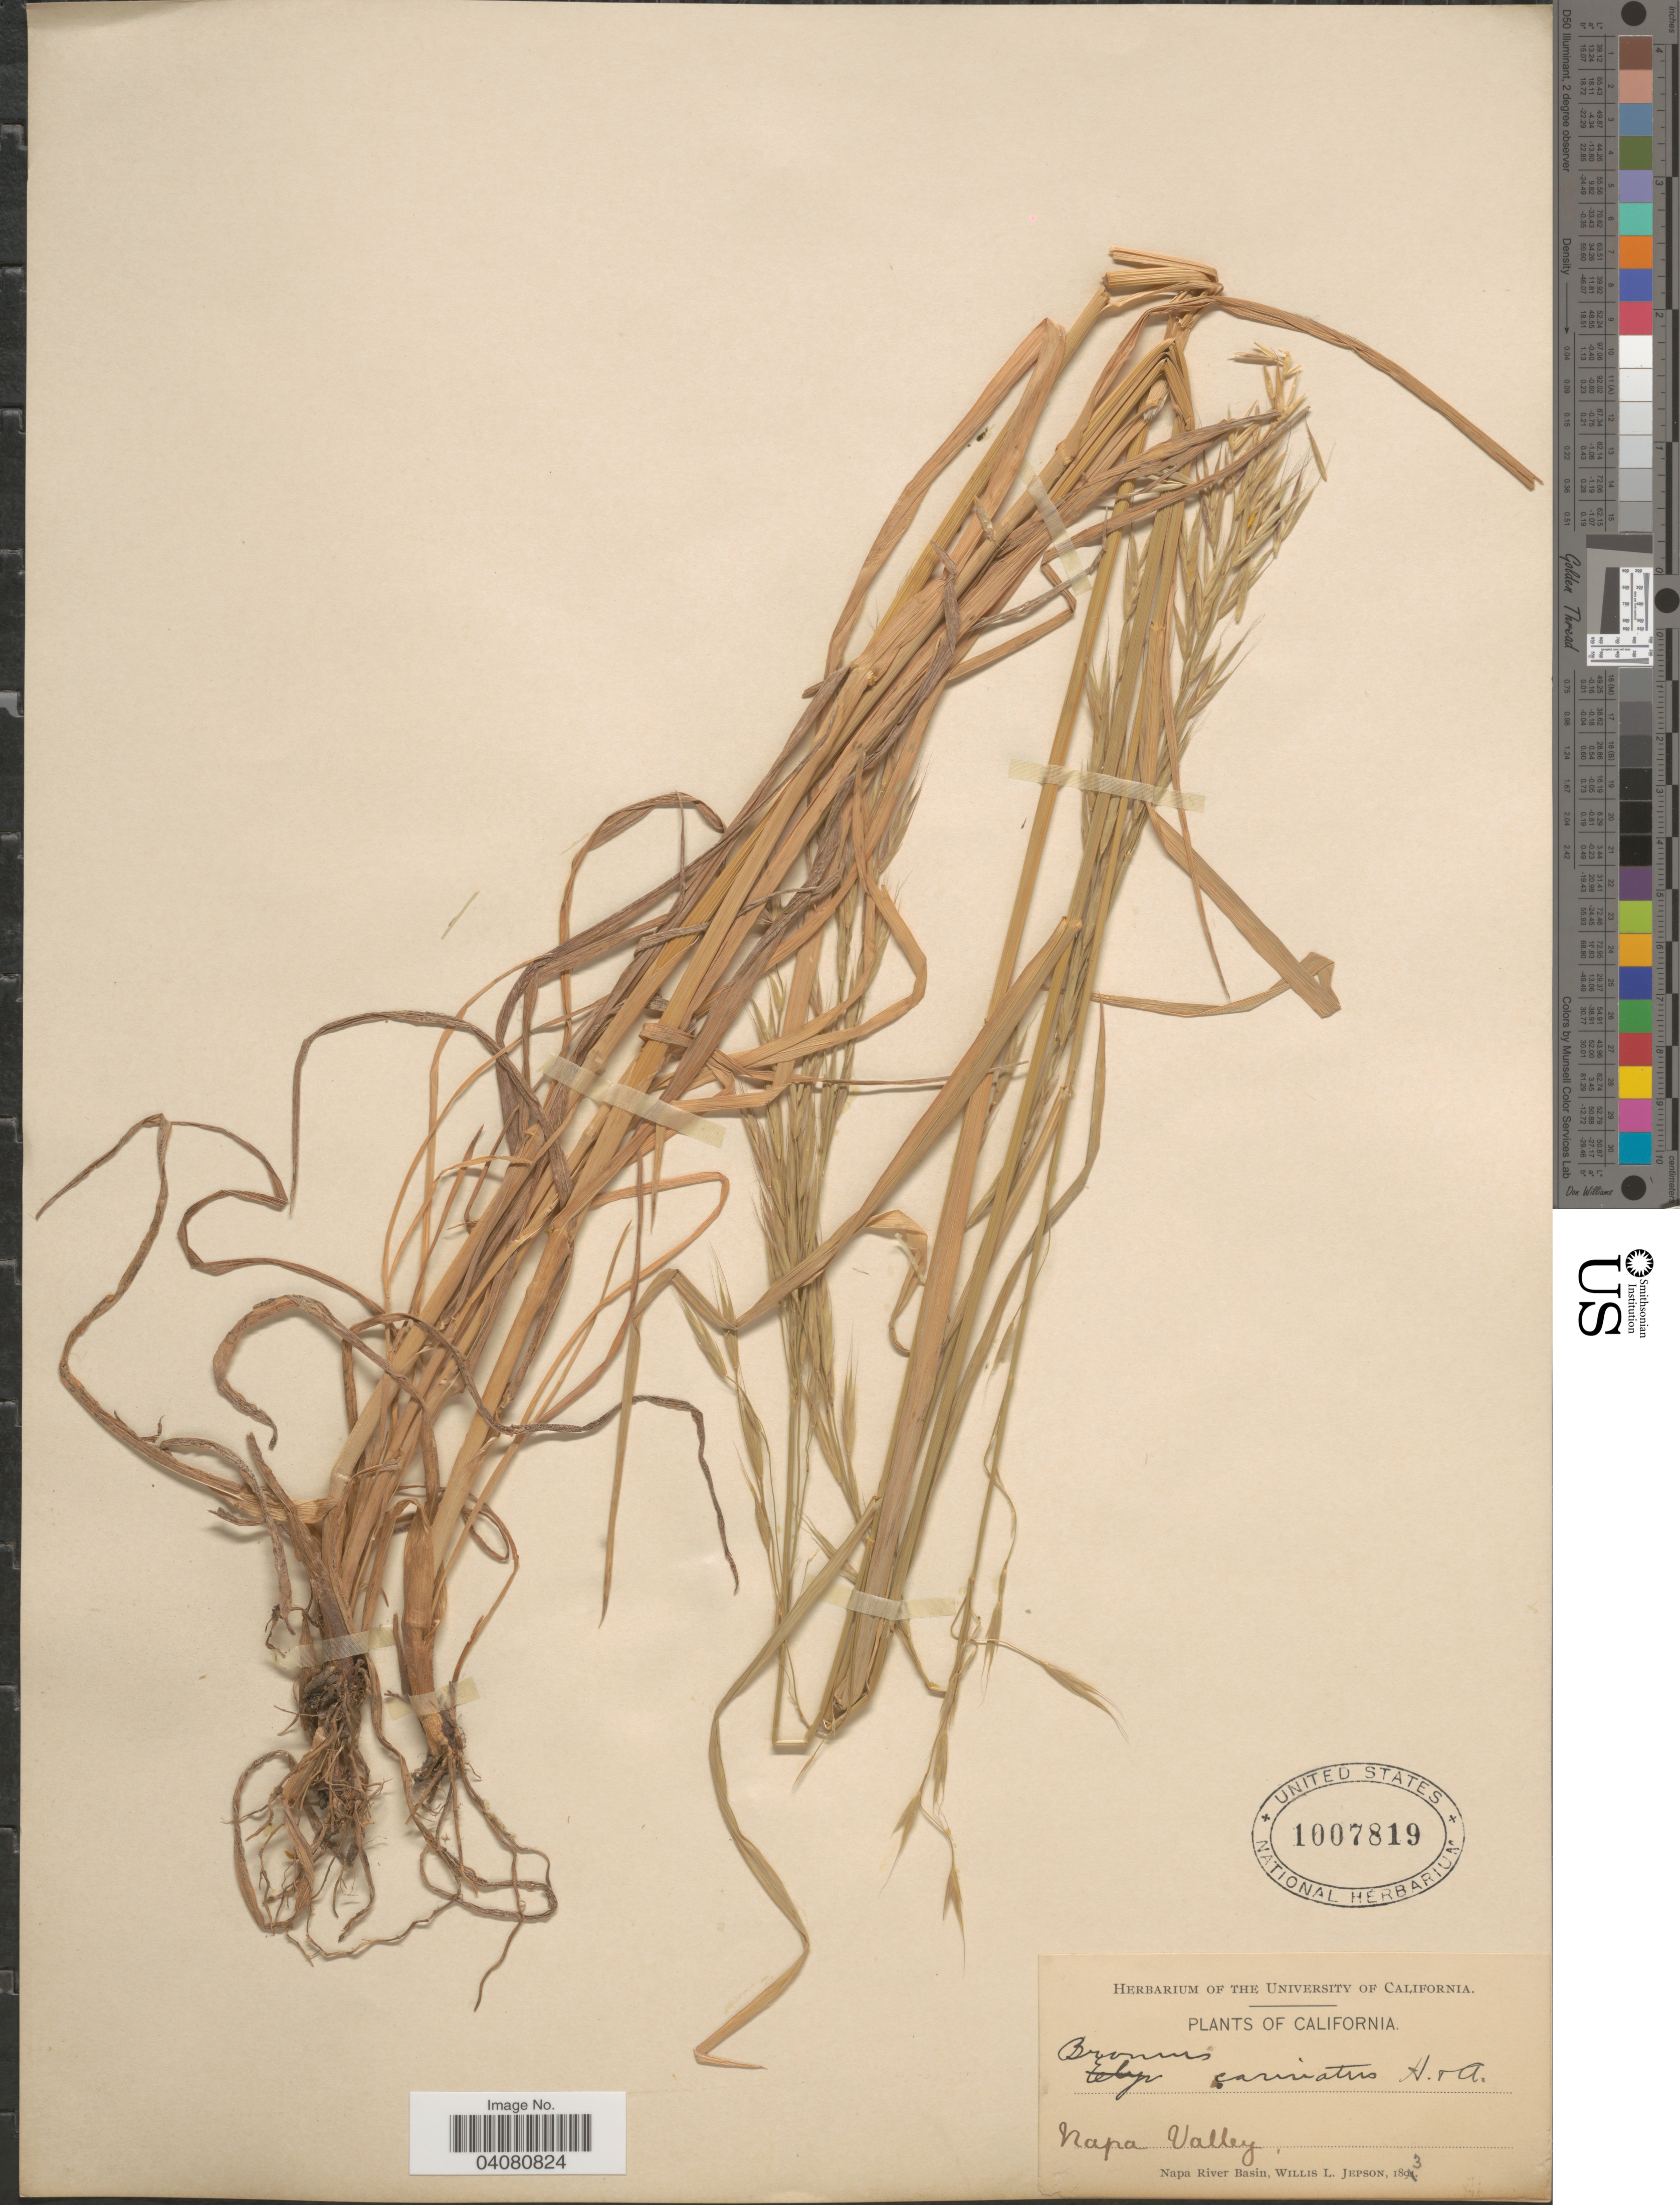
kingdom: Plantae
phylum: Tracheophyta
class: Liliopsida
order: Poales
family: Poaceae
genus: Bromus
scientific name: Bromus carinatus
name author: Hook. & Arn.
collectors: W. L. Jepson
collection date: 1893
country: United States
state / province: California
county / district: Napa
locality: Napa Valley. Napa River Basin.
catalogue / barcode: US 1007819